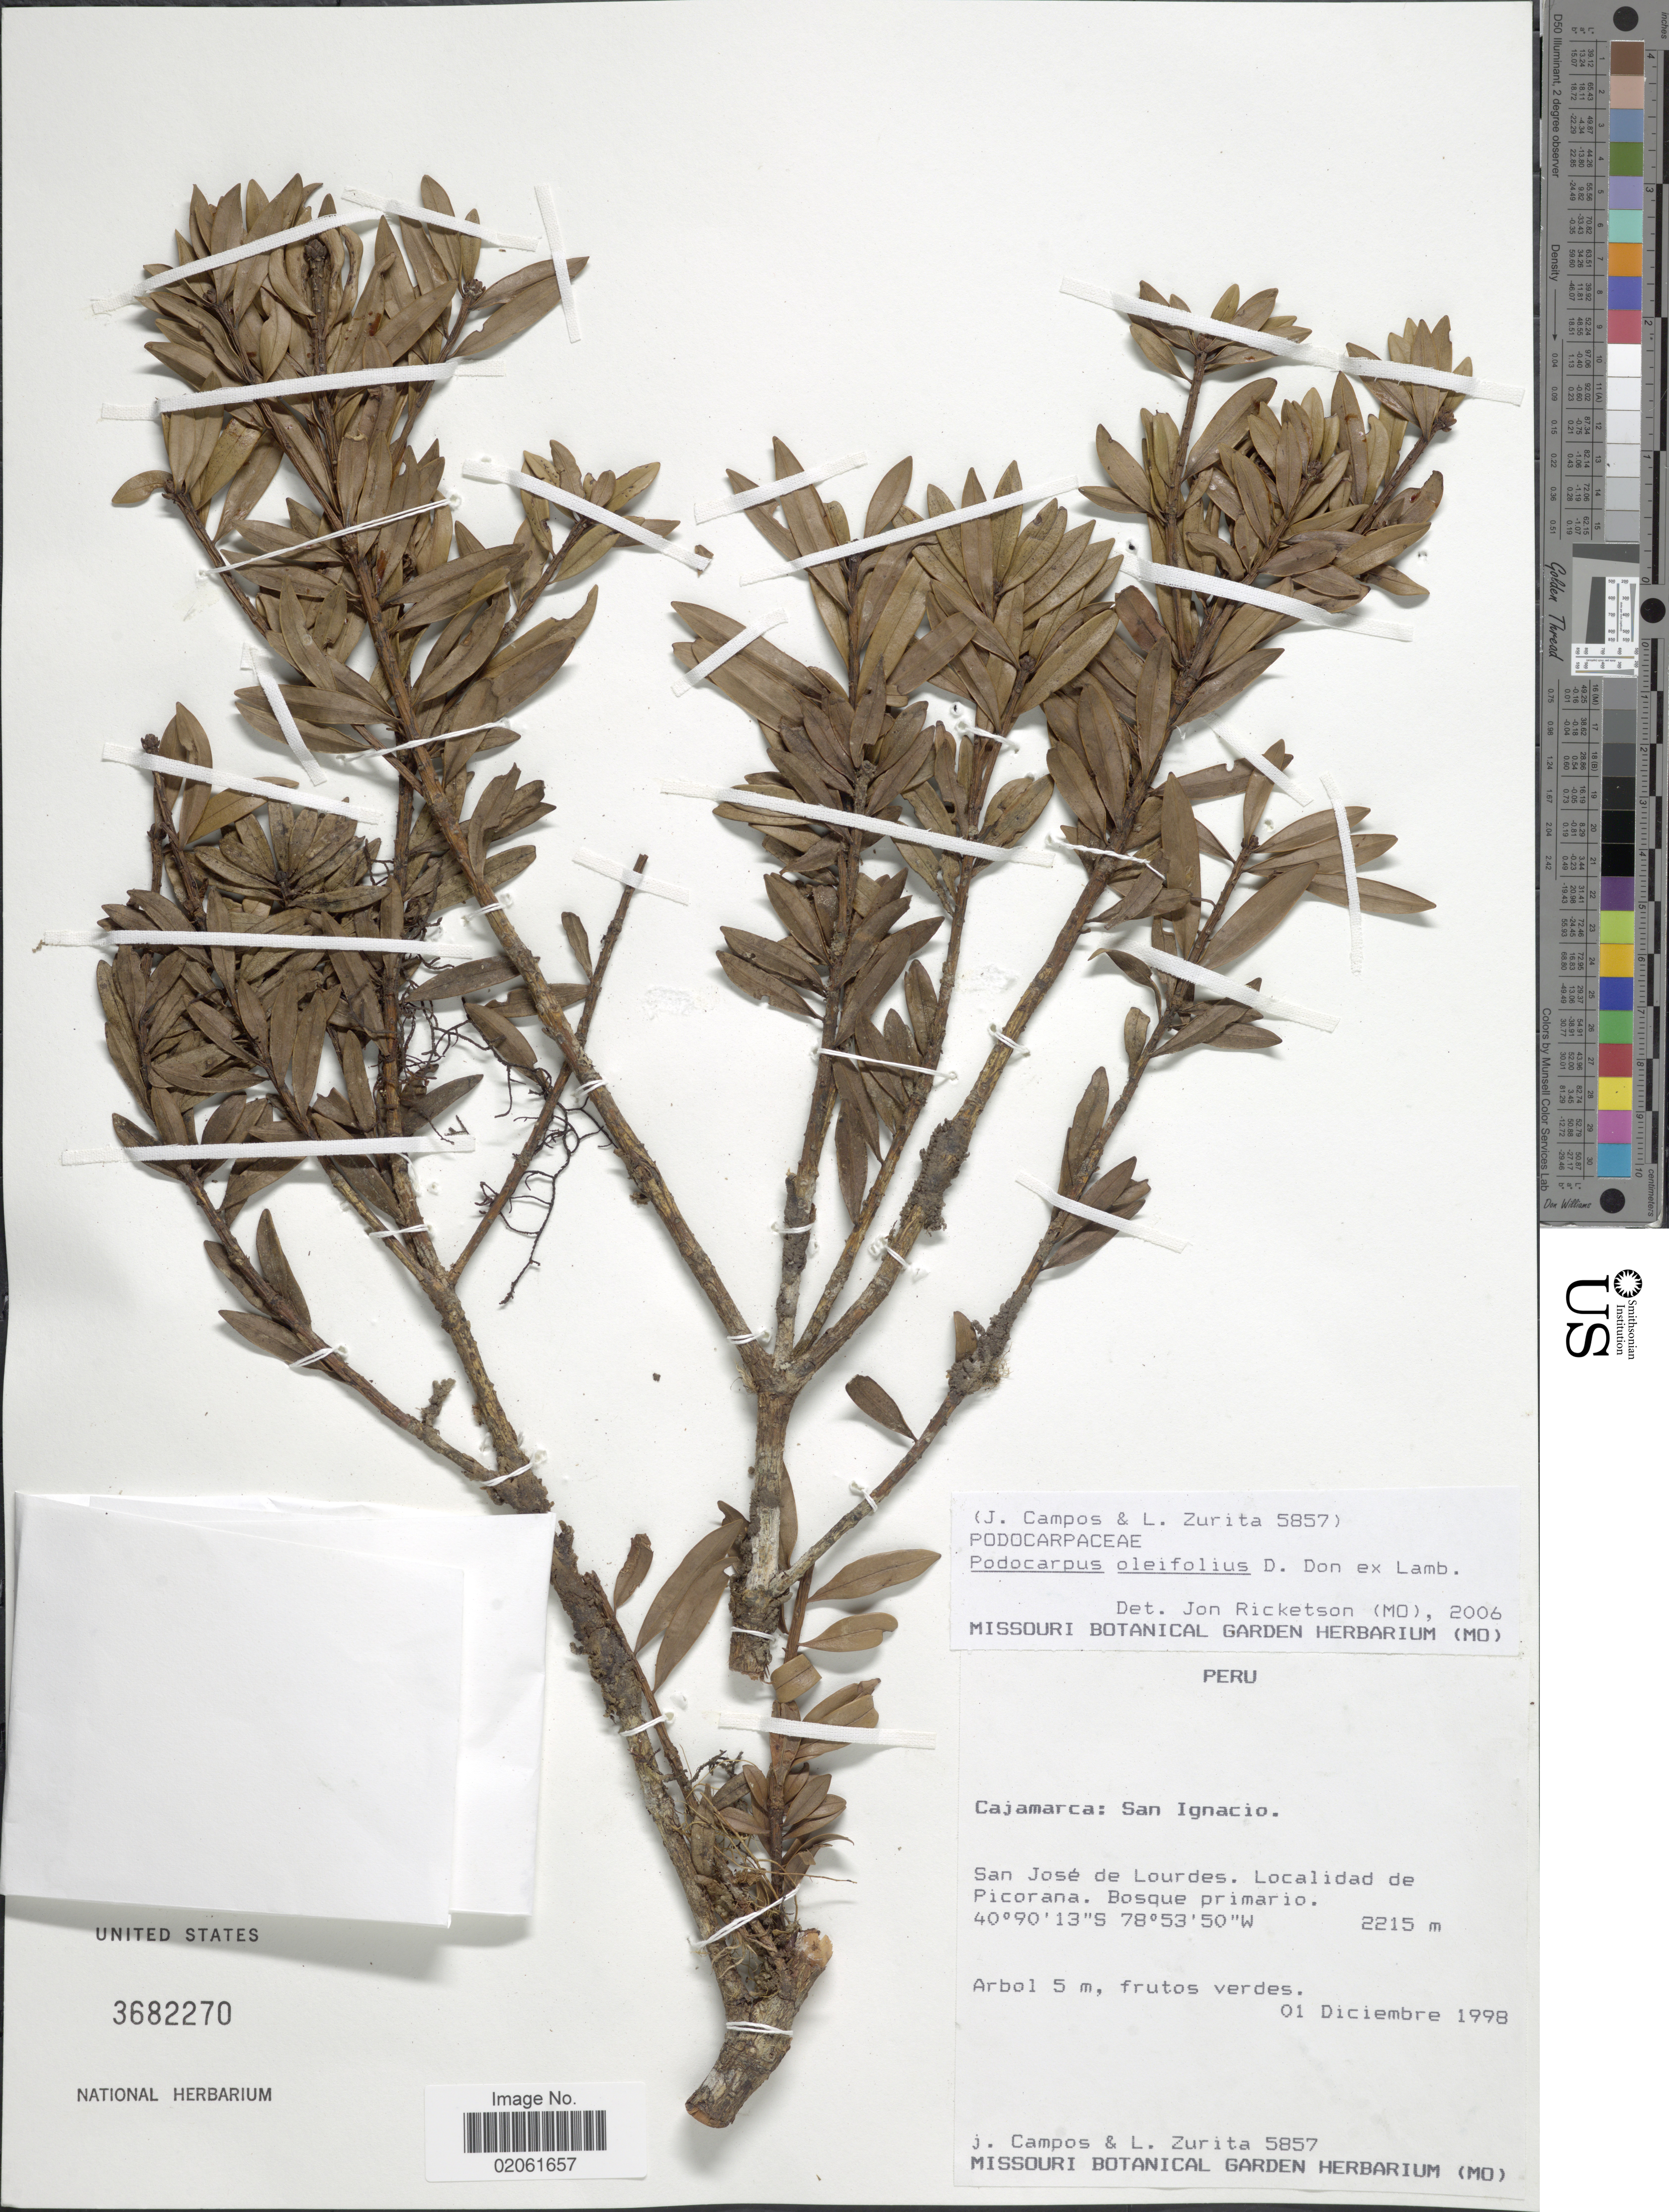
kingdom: Plantae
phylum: Tracheophyta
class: Pinopsida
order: Pinales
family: Podocarpaceae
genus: Podocarpus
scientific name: Podocarpus oleifolius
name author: D. Don ex Lamb.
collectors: J. Campos & L. Zurita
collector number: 5857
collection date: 1998-12-01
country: Peru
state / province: Cajamarca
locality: San Ignacio, San Jose de Lourdes. Localidad de Picorana.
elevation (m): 2215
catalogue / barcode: US 3682270